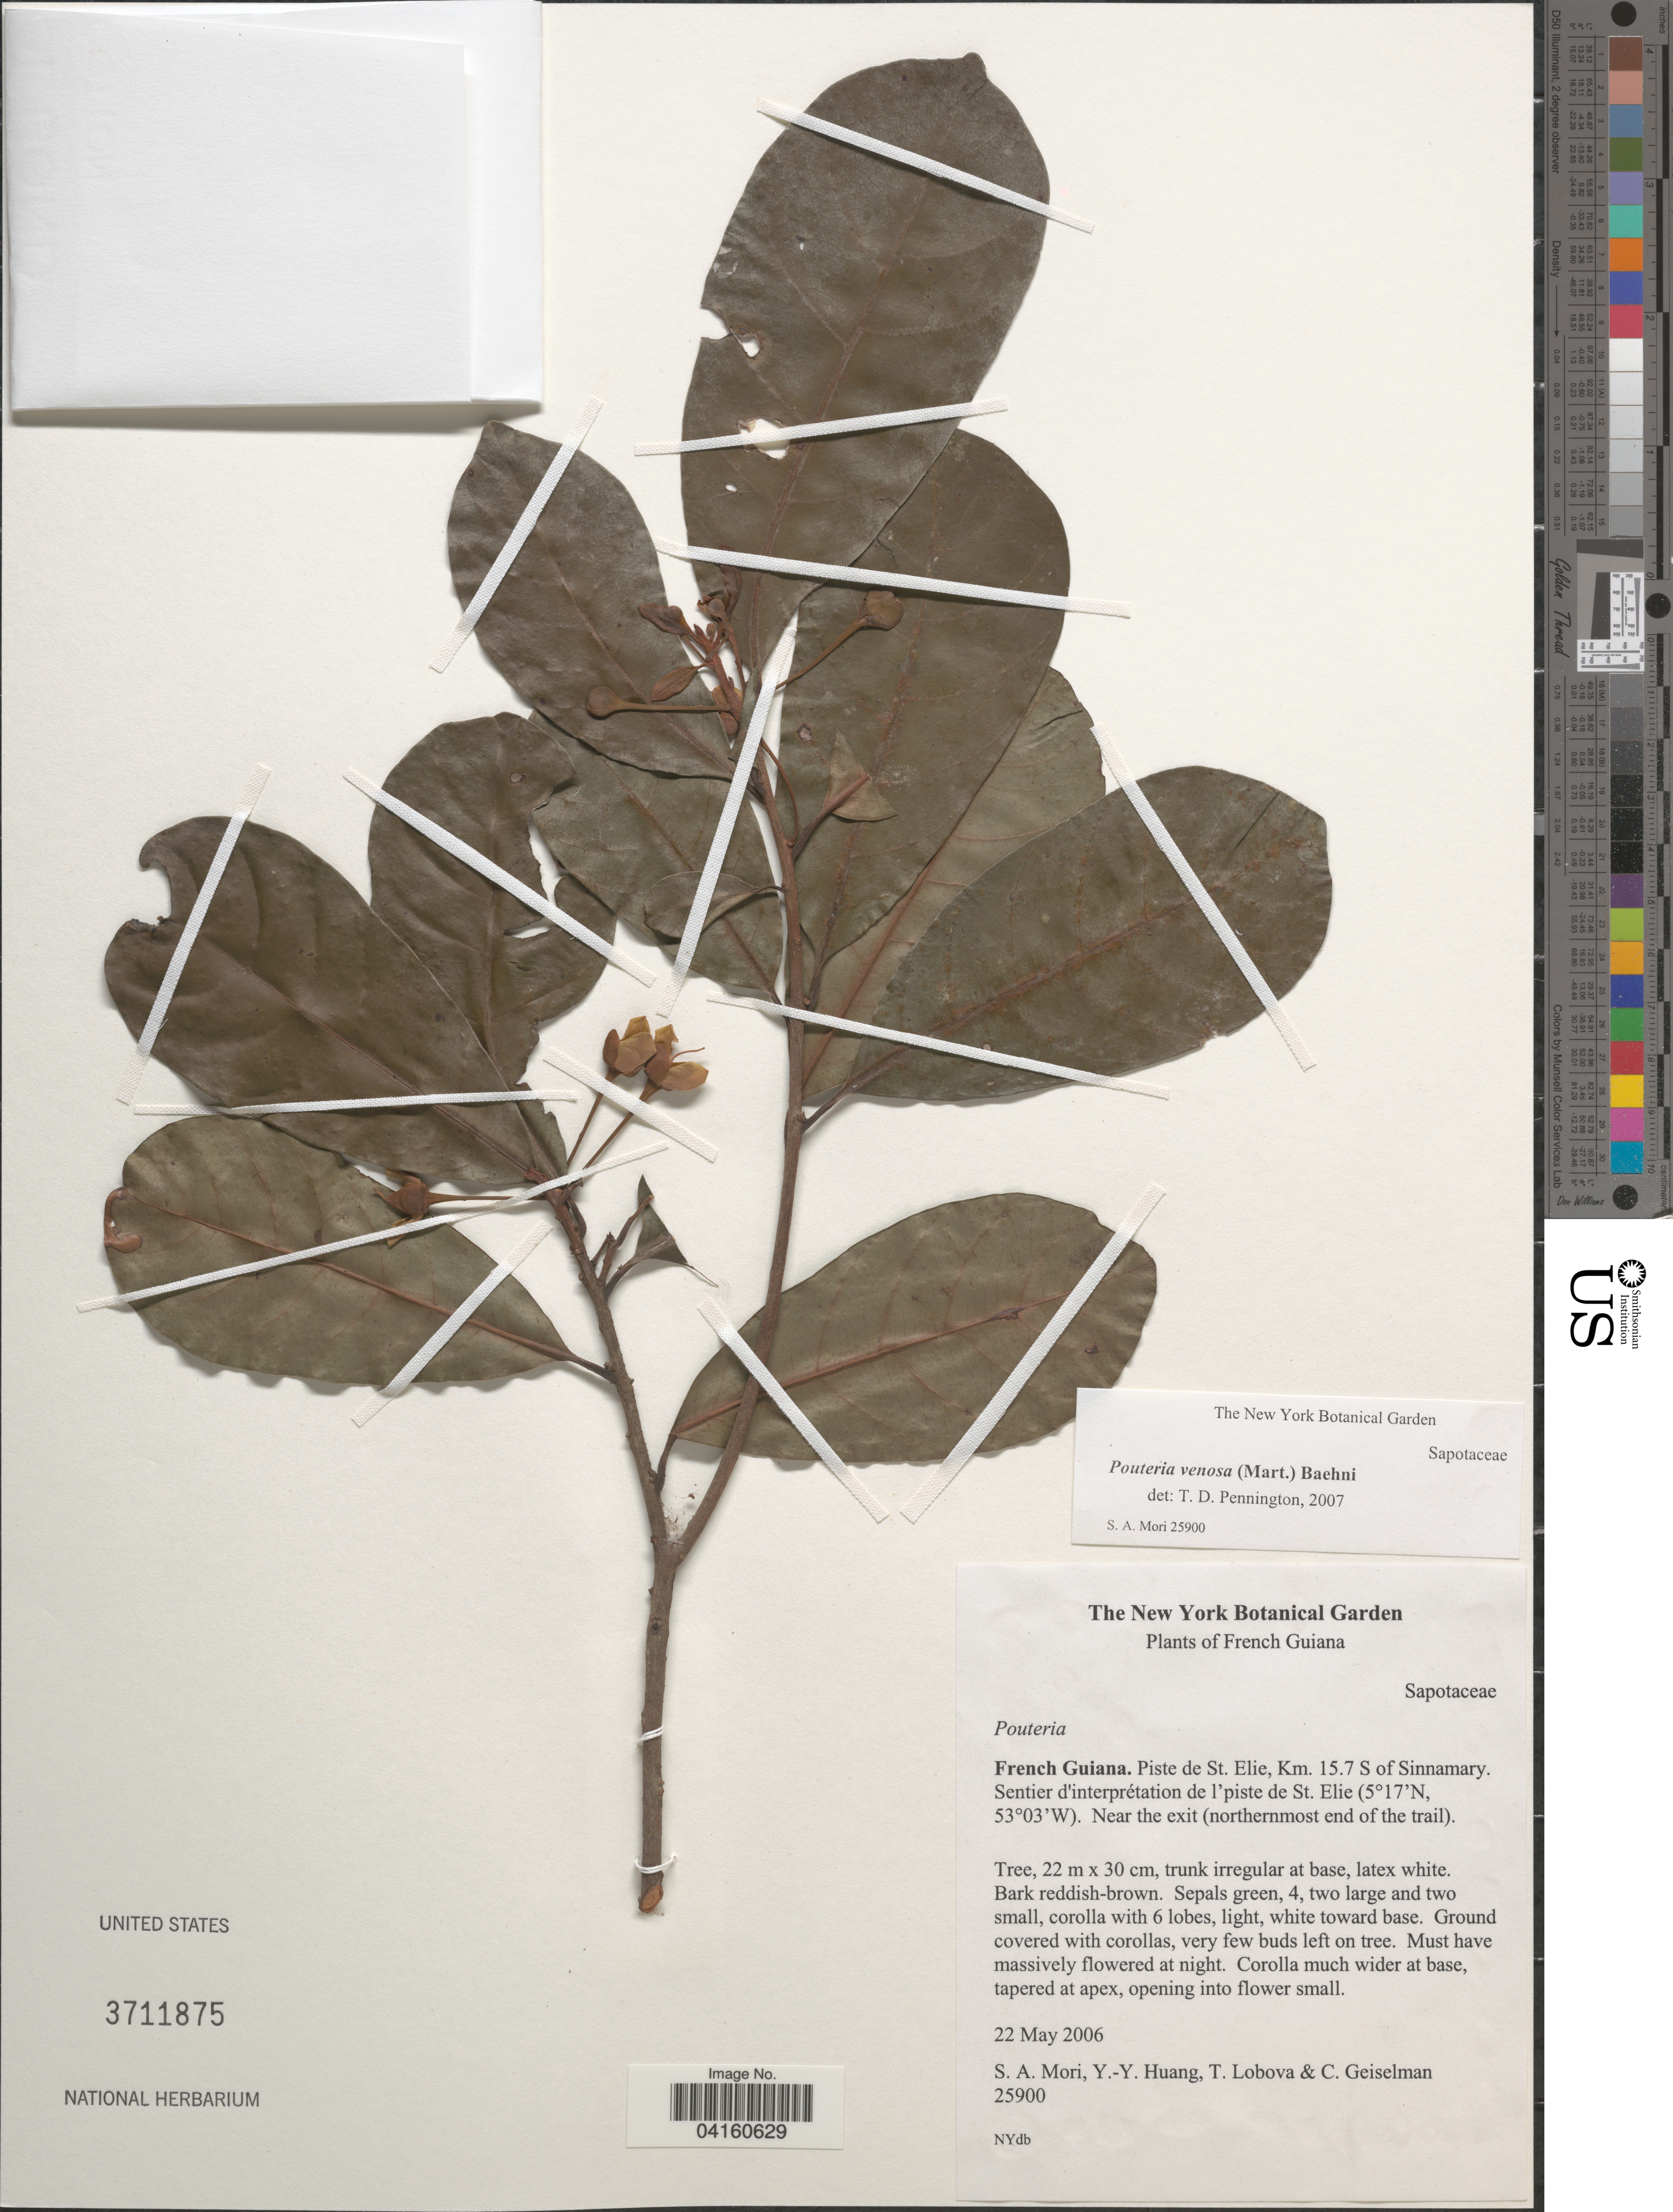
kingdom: Plantae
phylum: Tracheophyta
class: Magnoliopsida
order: Ericales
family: Sapotaceae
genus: Pouteria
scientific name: Pouteria venosa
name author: (Mart.) Baehni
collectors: S. Mori, Ya Y. Huang, T. Lobova & C. Geiselman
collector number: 25900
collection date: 2006-05-22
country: French Guiana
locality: Piste de St. Elie, Km. 15.7 S of Sinnamary. Sentier d'interprétation de l'piste de St. Elie. Near the exit (northernmost end of the trail).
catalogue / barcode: US 3711875